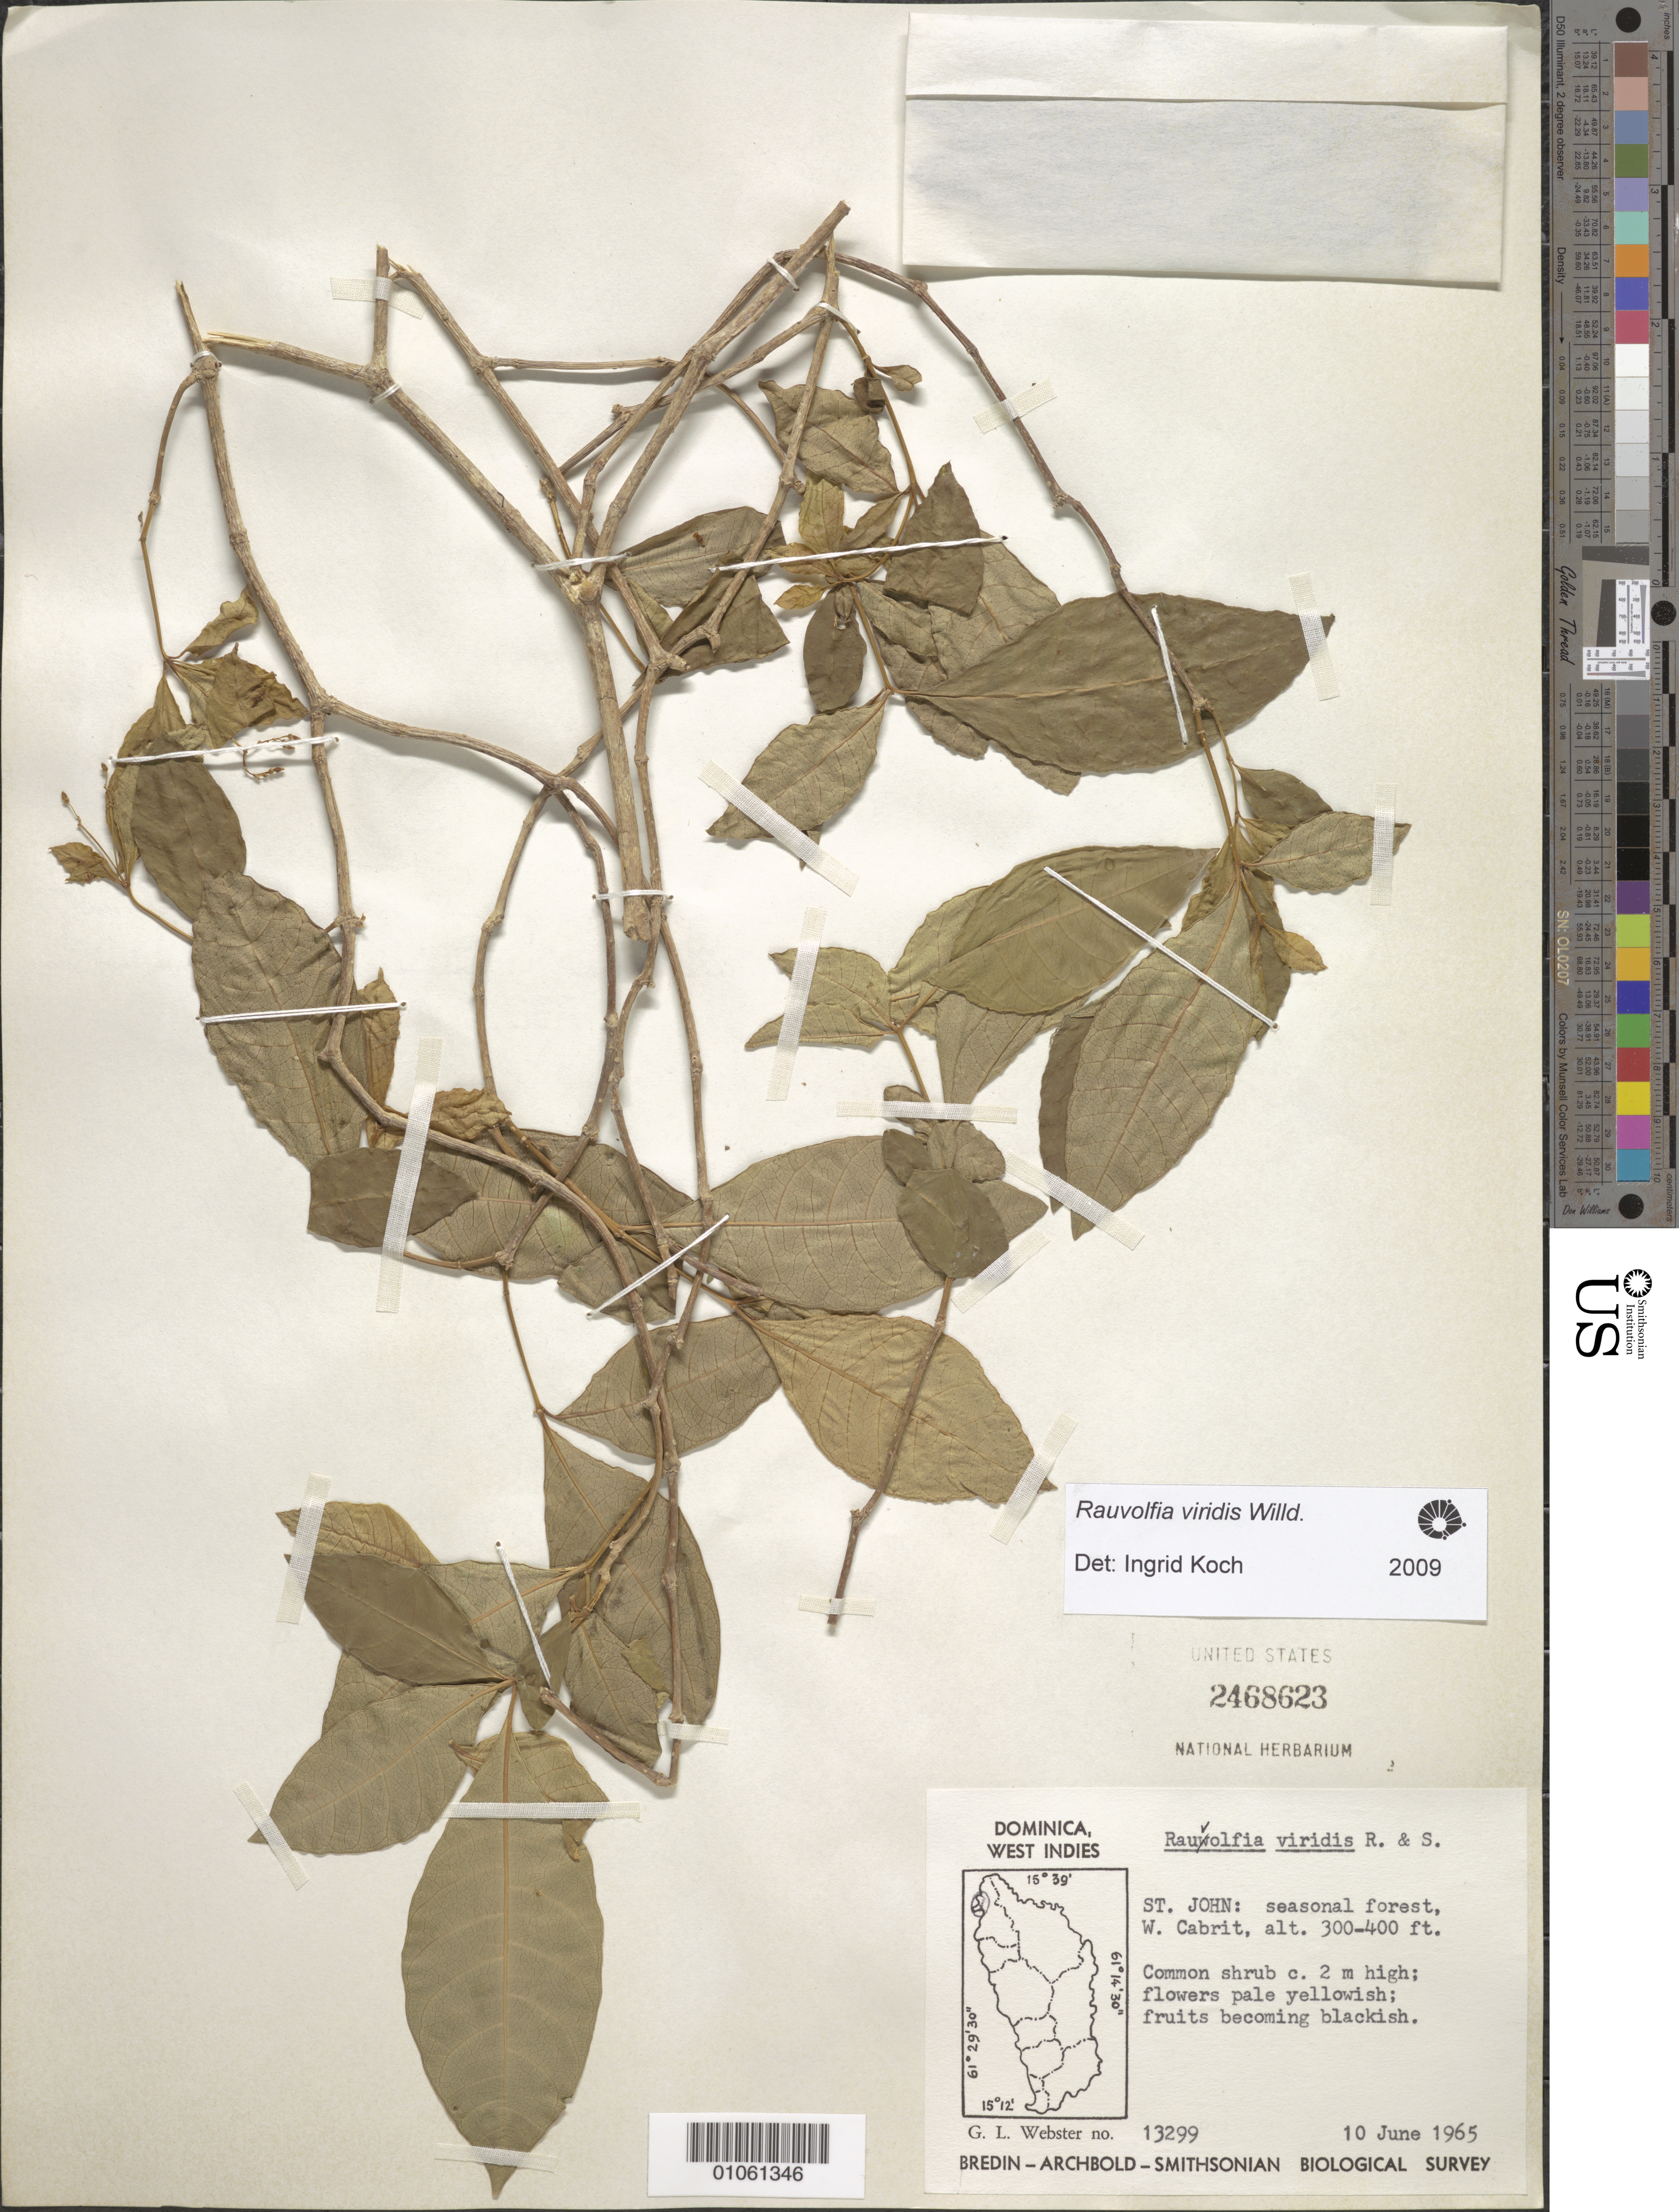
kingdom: Plantae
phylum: Tracheophyta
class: Magnoliopsida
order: Gentianales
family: Apocynaceae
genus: Rauvolfia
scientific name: Rauvolfia viridis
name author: Willd. ex Roem. & Schult.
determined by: Koch, I.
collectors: G. L. Webster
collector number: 13299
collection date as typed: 10 Jun 1965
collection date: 1965-06-10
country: Dominica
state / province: St. John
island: Dominica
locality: W. Cabrit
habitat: Seasonal forest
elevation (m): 91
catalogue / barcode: US 2468623